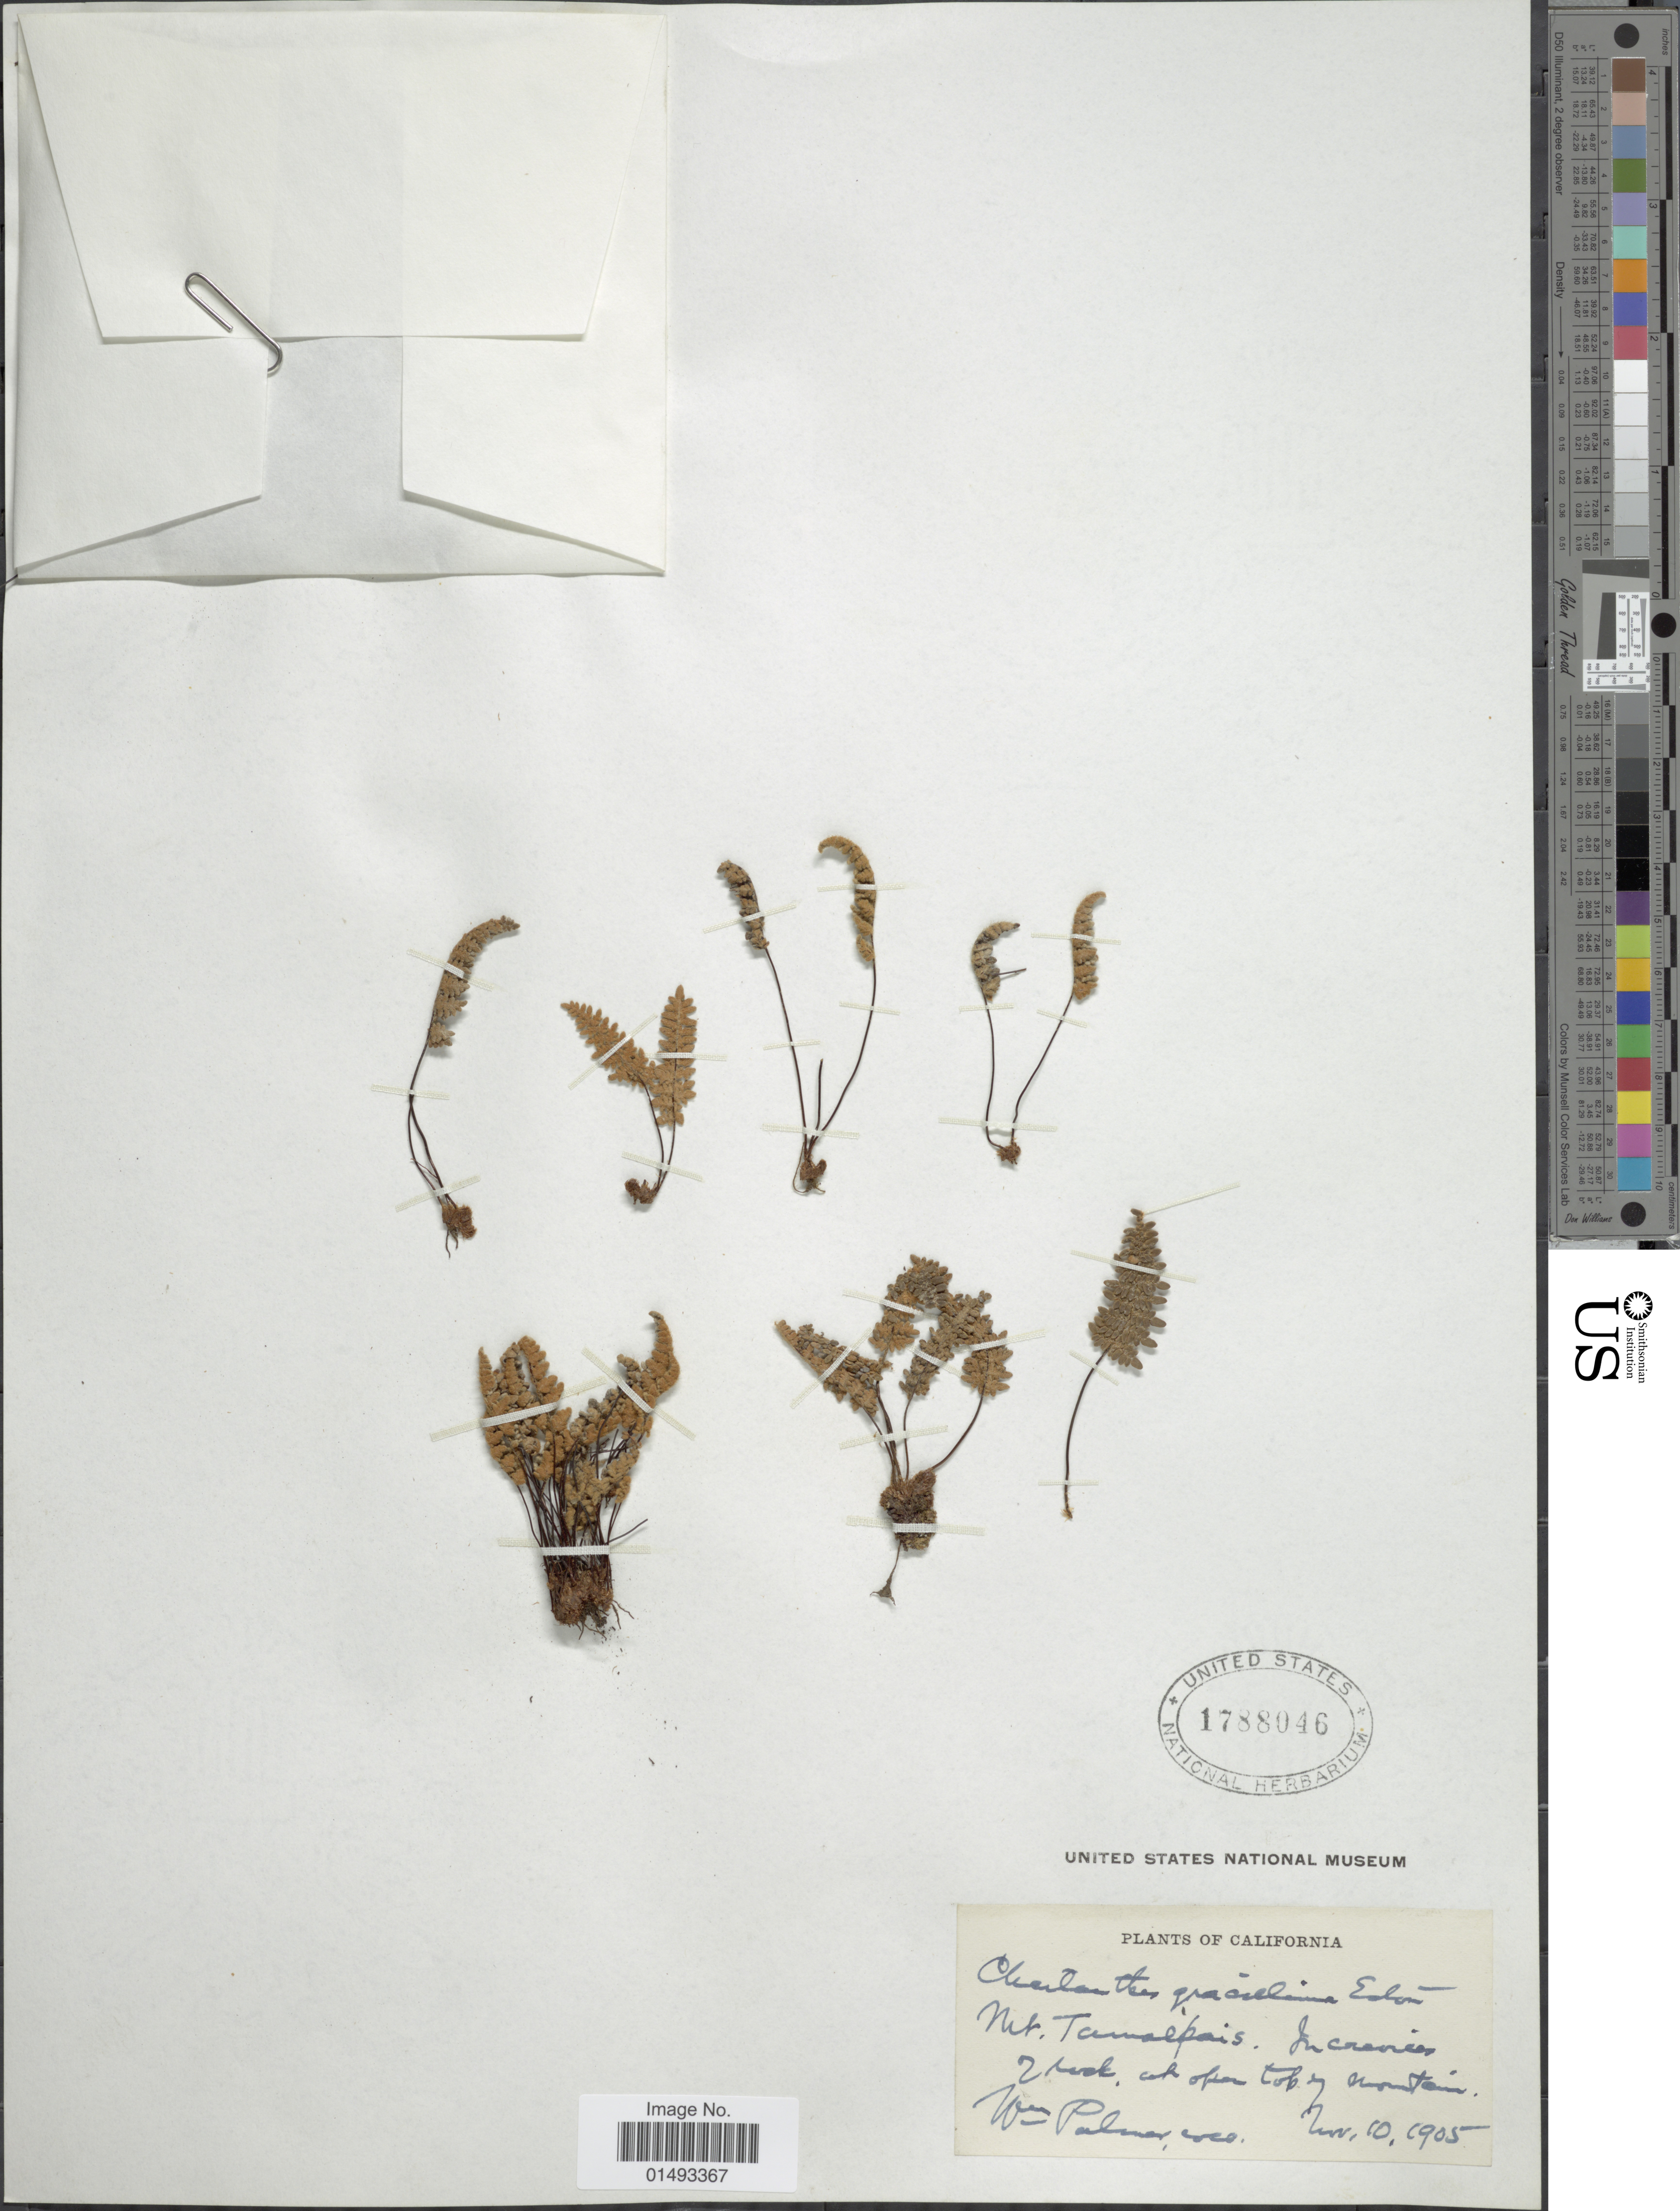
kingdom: Plantae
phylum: Tracheophyta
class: Polypodiopsida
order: Polypodiales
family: Pteridaceae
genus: Myriopteris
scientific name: Myriopteris gracillima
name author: (D.C. Eaton) J. Sm.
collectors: W. Palmer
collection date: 1905-11-10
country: United States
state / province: California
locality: Mt Tamalpais. In crevices of rock, oak open top of mountain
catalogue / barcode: US 1788046